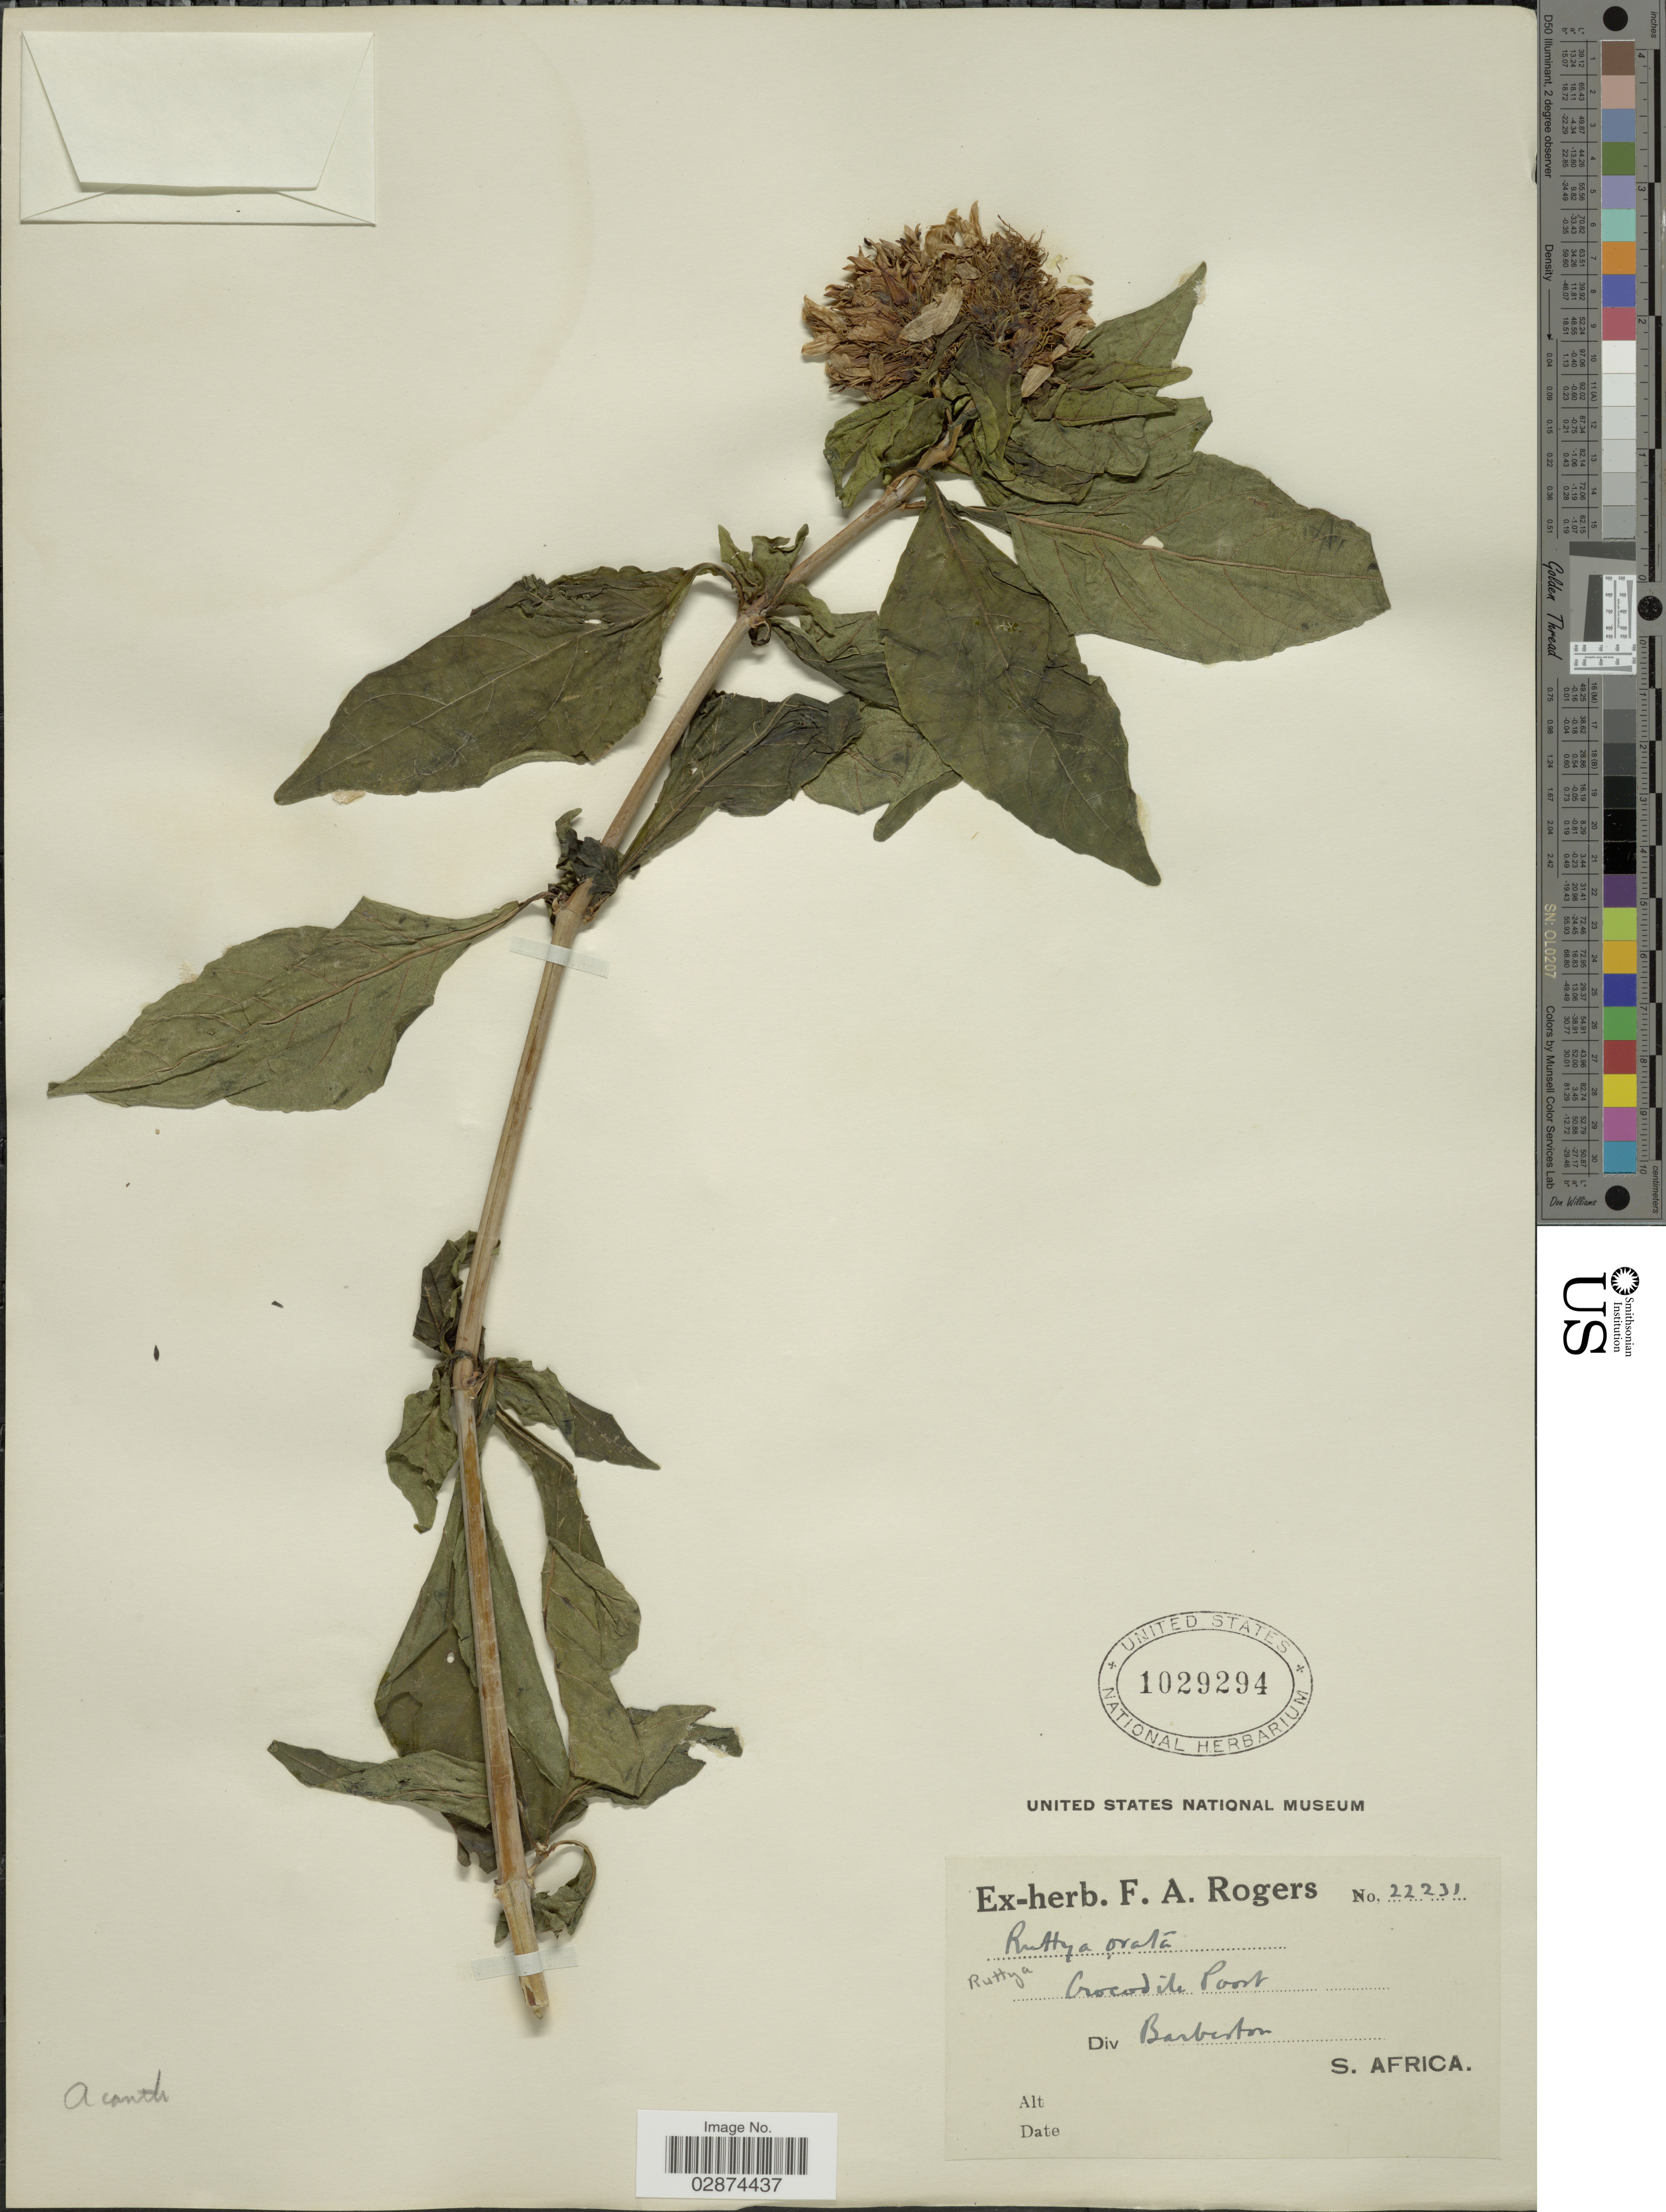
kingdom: Plantae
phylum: Tracheophyta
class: Magnoliopsida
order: Lamiales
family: Acanthaceae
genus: Ruttya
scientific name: Ruttya ovata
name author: Harv.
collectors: ex herb. F. A. Rogers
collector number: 22231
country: South Africa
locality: Crocodile Poort, Div. Barberton. S. Africa.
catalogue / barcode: US 1029294